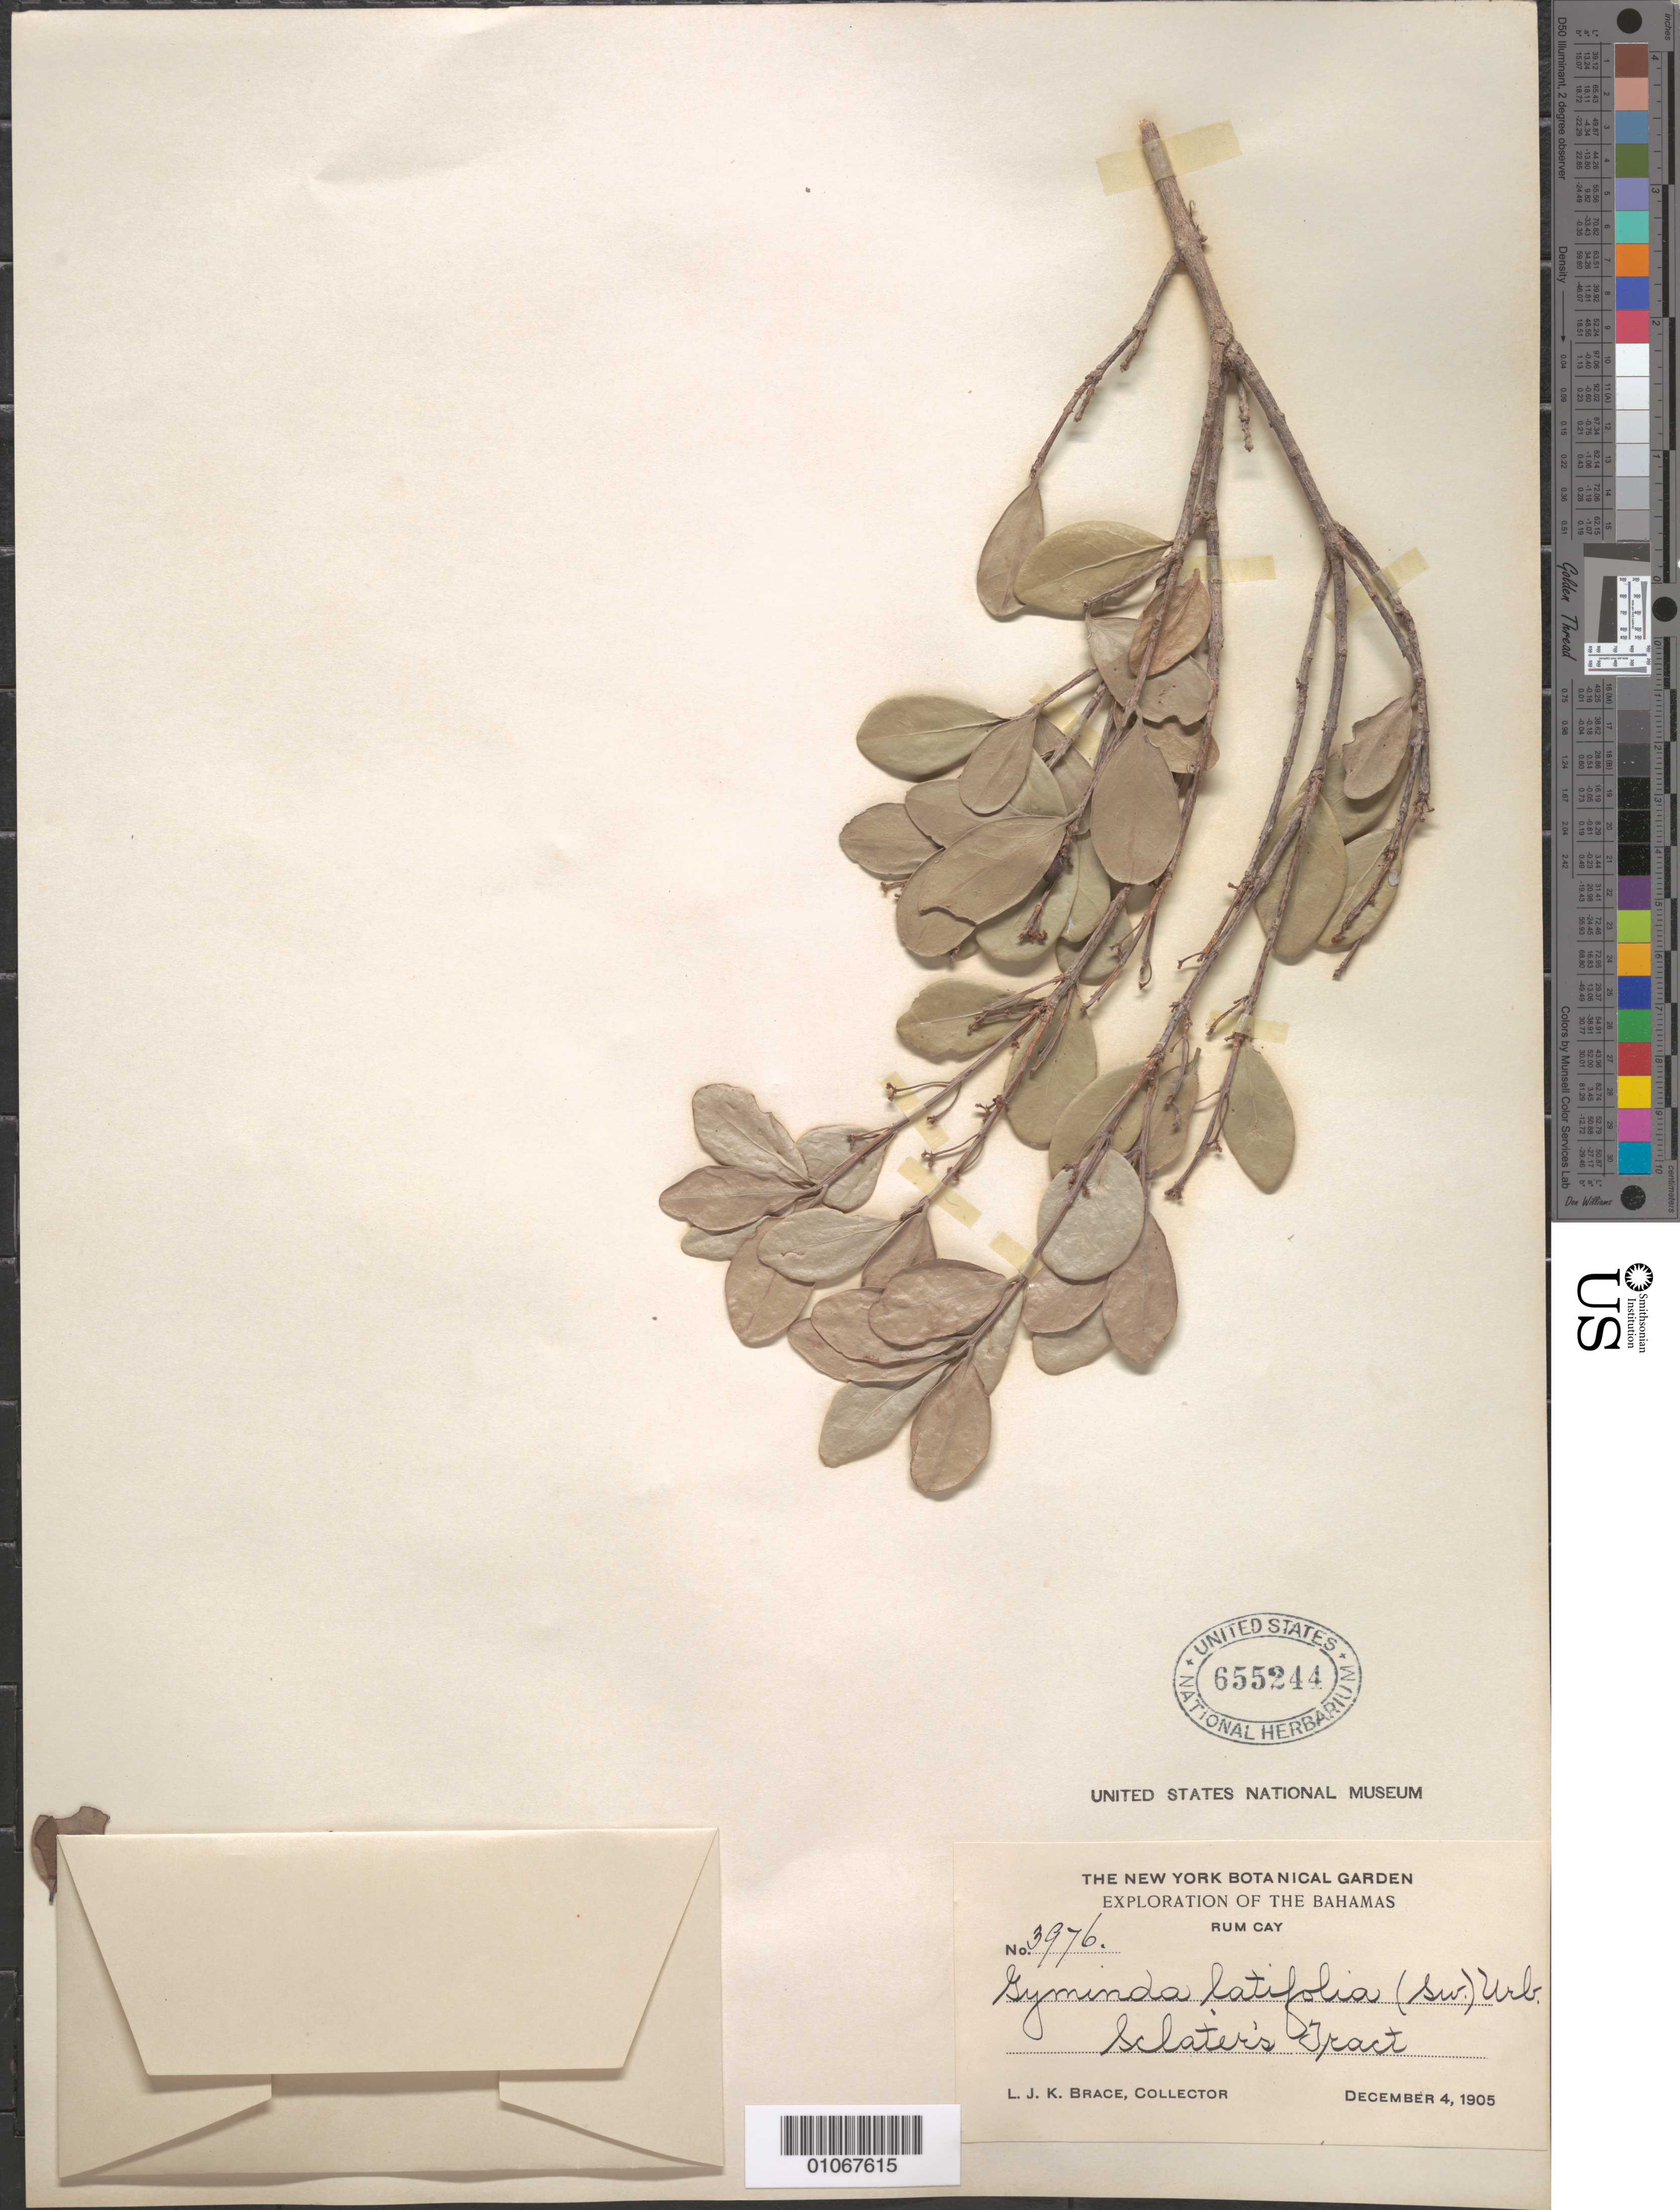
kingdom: Plantae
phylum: Tracheophyta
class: Magnoliopsida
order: Celastrales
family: Celastraceae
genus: Gyminda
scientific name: Gyminda latifolia subsp. latifolia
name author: (Sw.) Urb.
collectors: L. J. K. Brace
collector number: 3976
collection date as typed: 04 Dec 1905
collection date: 1905-12-04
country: Bahamas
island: Rum Cay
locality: Scatler's tract.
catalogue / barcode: US 655244